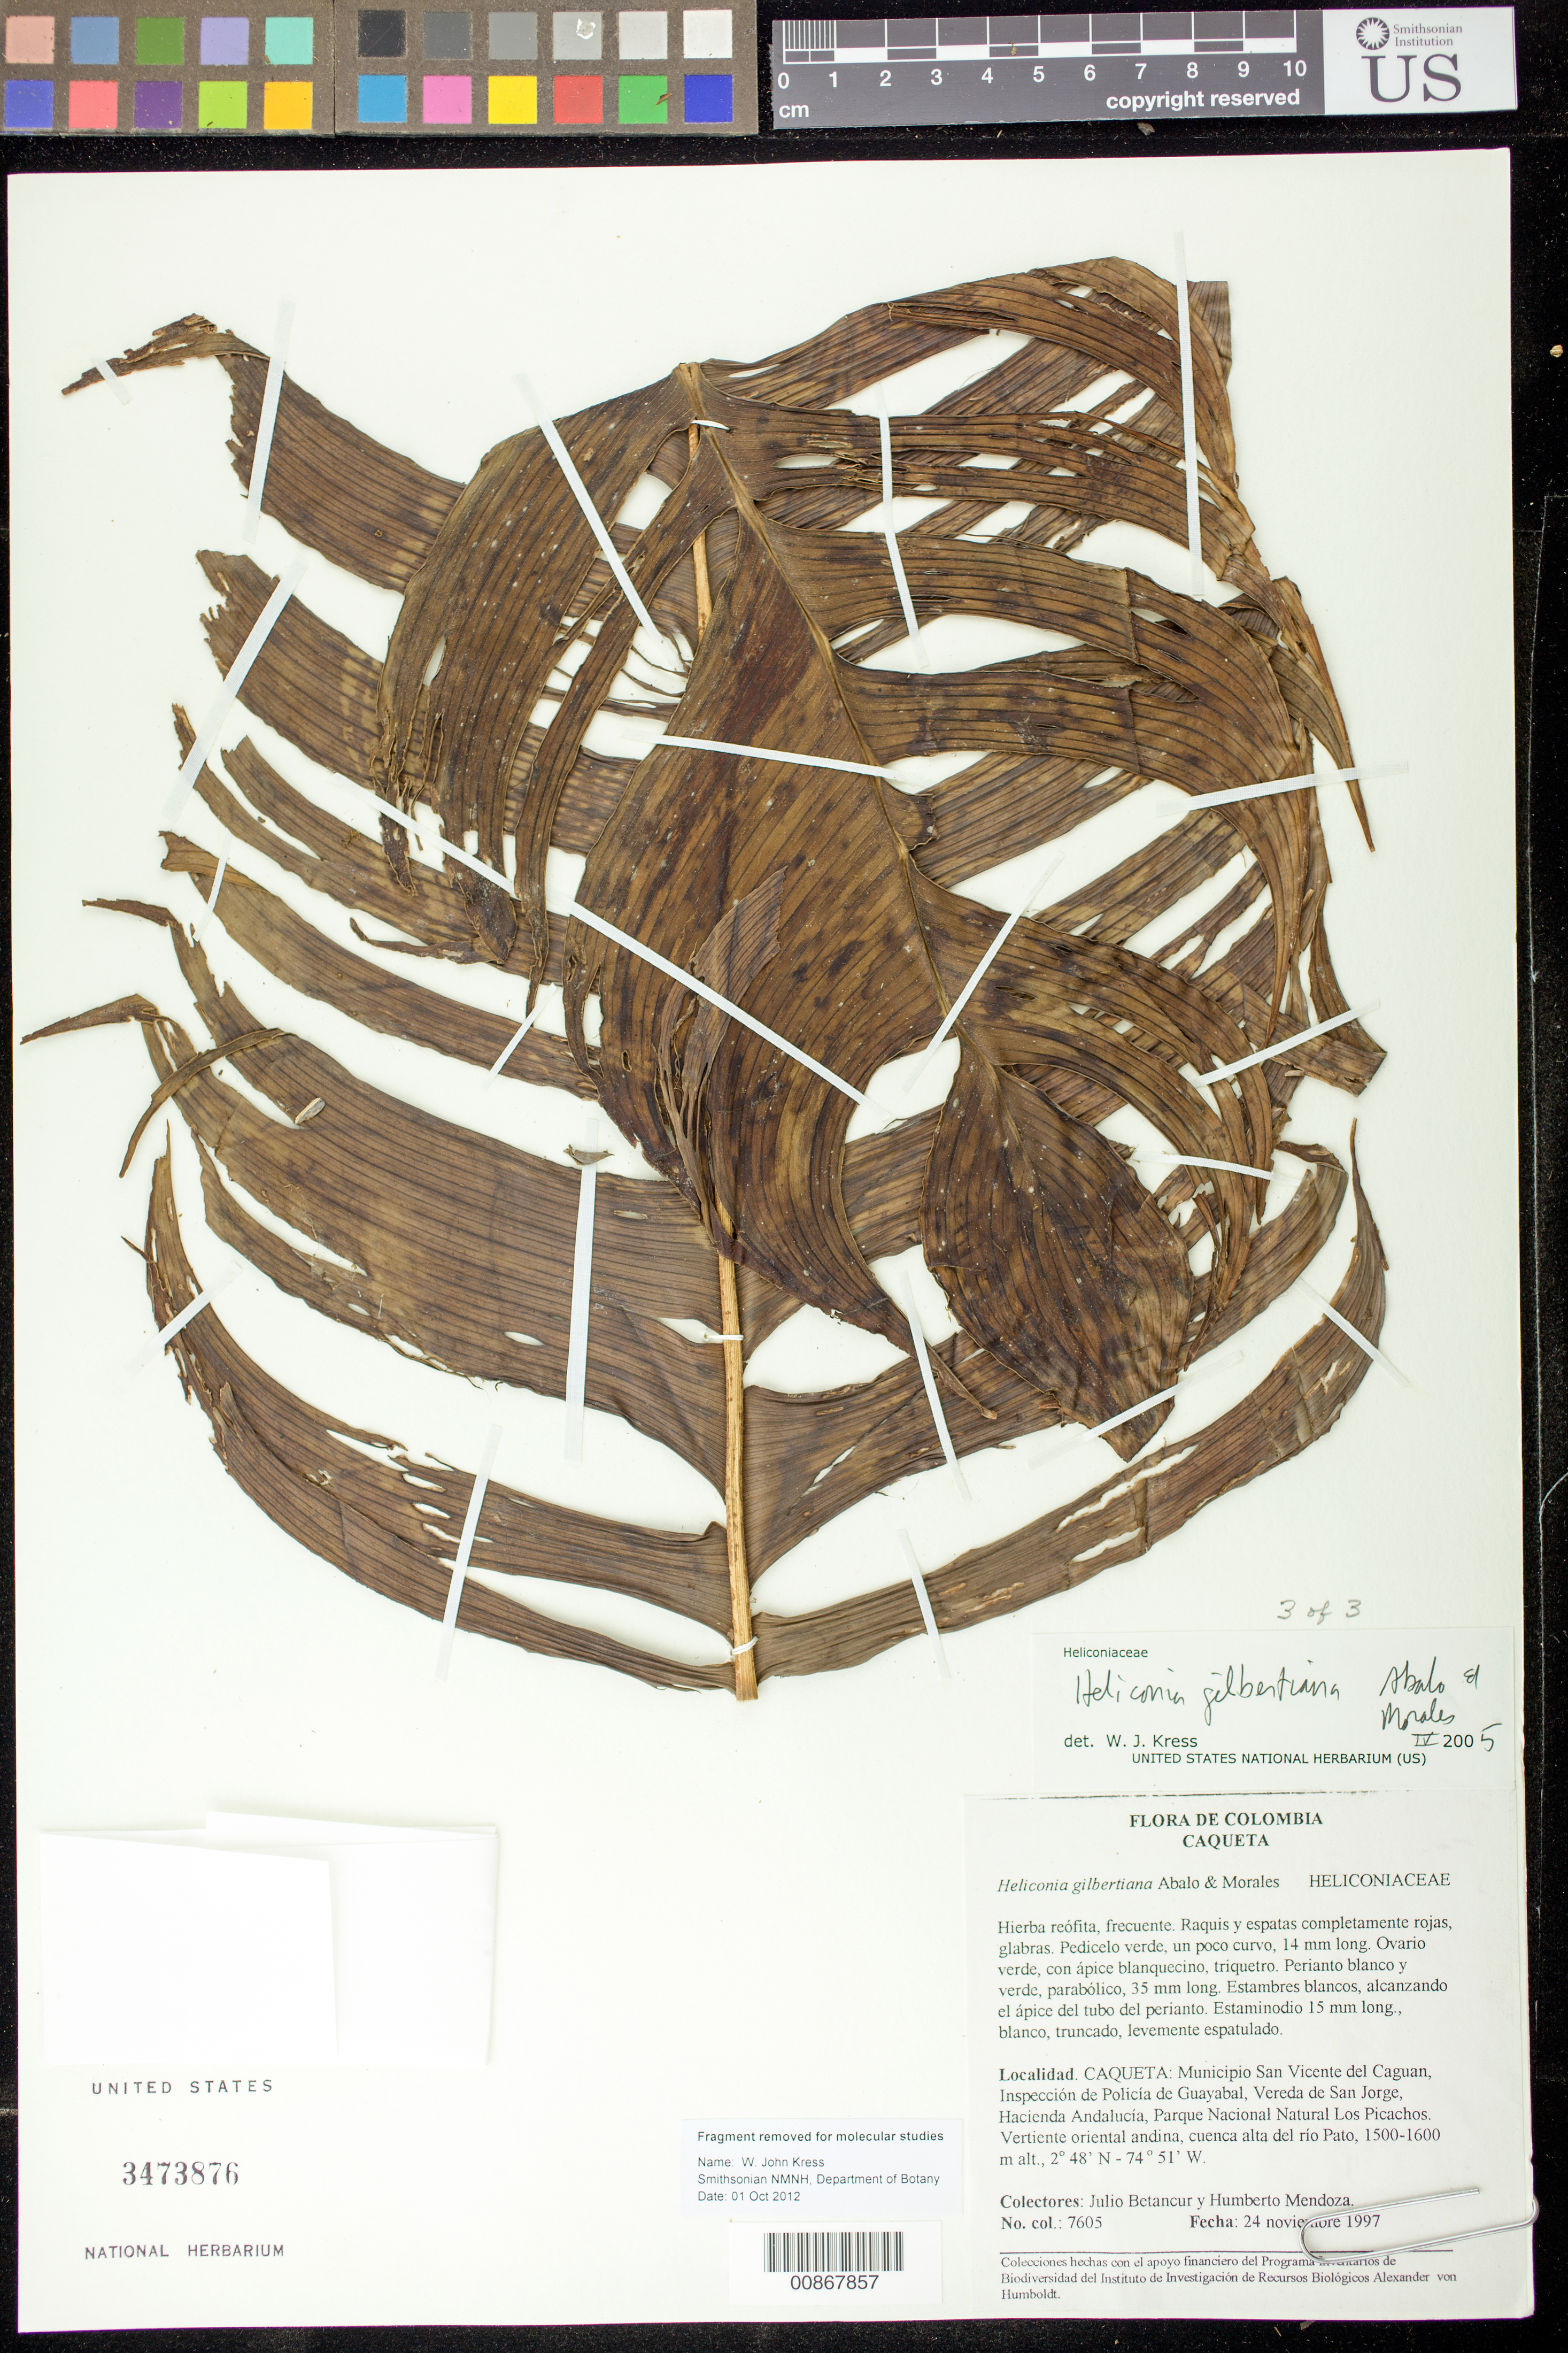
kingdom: Plantae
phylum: Tracheophyta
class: Liliopsida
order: Zingiberales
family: Heliconiaceae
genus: Heliconia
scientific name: Heliconia gilbertiana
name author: Abalo & G. Morales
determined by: Kress, W. J., (US), Smithsonian Institution - National Museum of Natural History (UNITED STATES)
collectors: J. C. Betancur & H. Mendoza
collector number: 7605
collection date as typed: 24 Nov 1997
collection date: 1997-11-24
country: Colombia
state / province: Caquetá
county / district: San Vicente del Caguan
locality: Inspeccion de Policia de Guayabal, Vereda San Jorge, Hacienda Andalucia, Parque Nacional Natural Los Picachos. Viertiente oriental andina,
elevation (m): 1500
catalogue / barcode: US 3473876